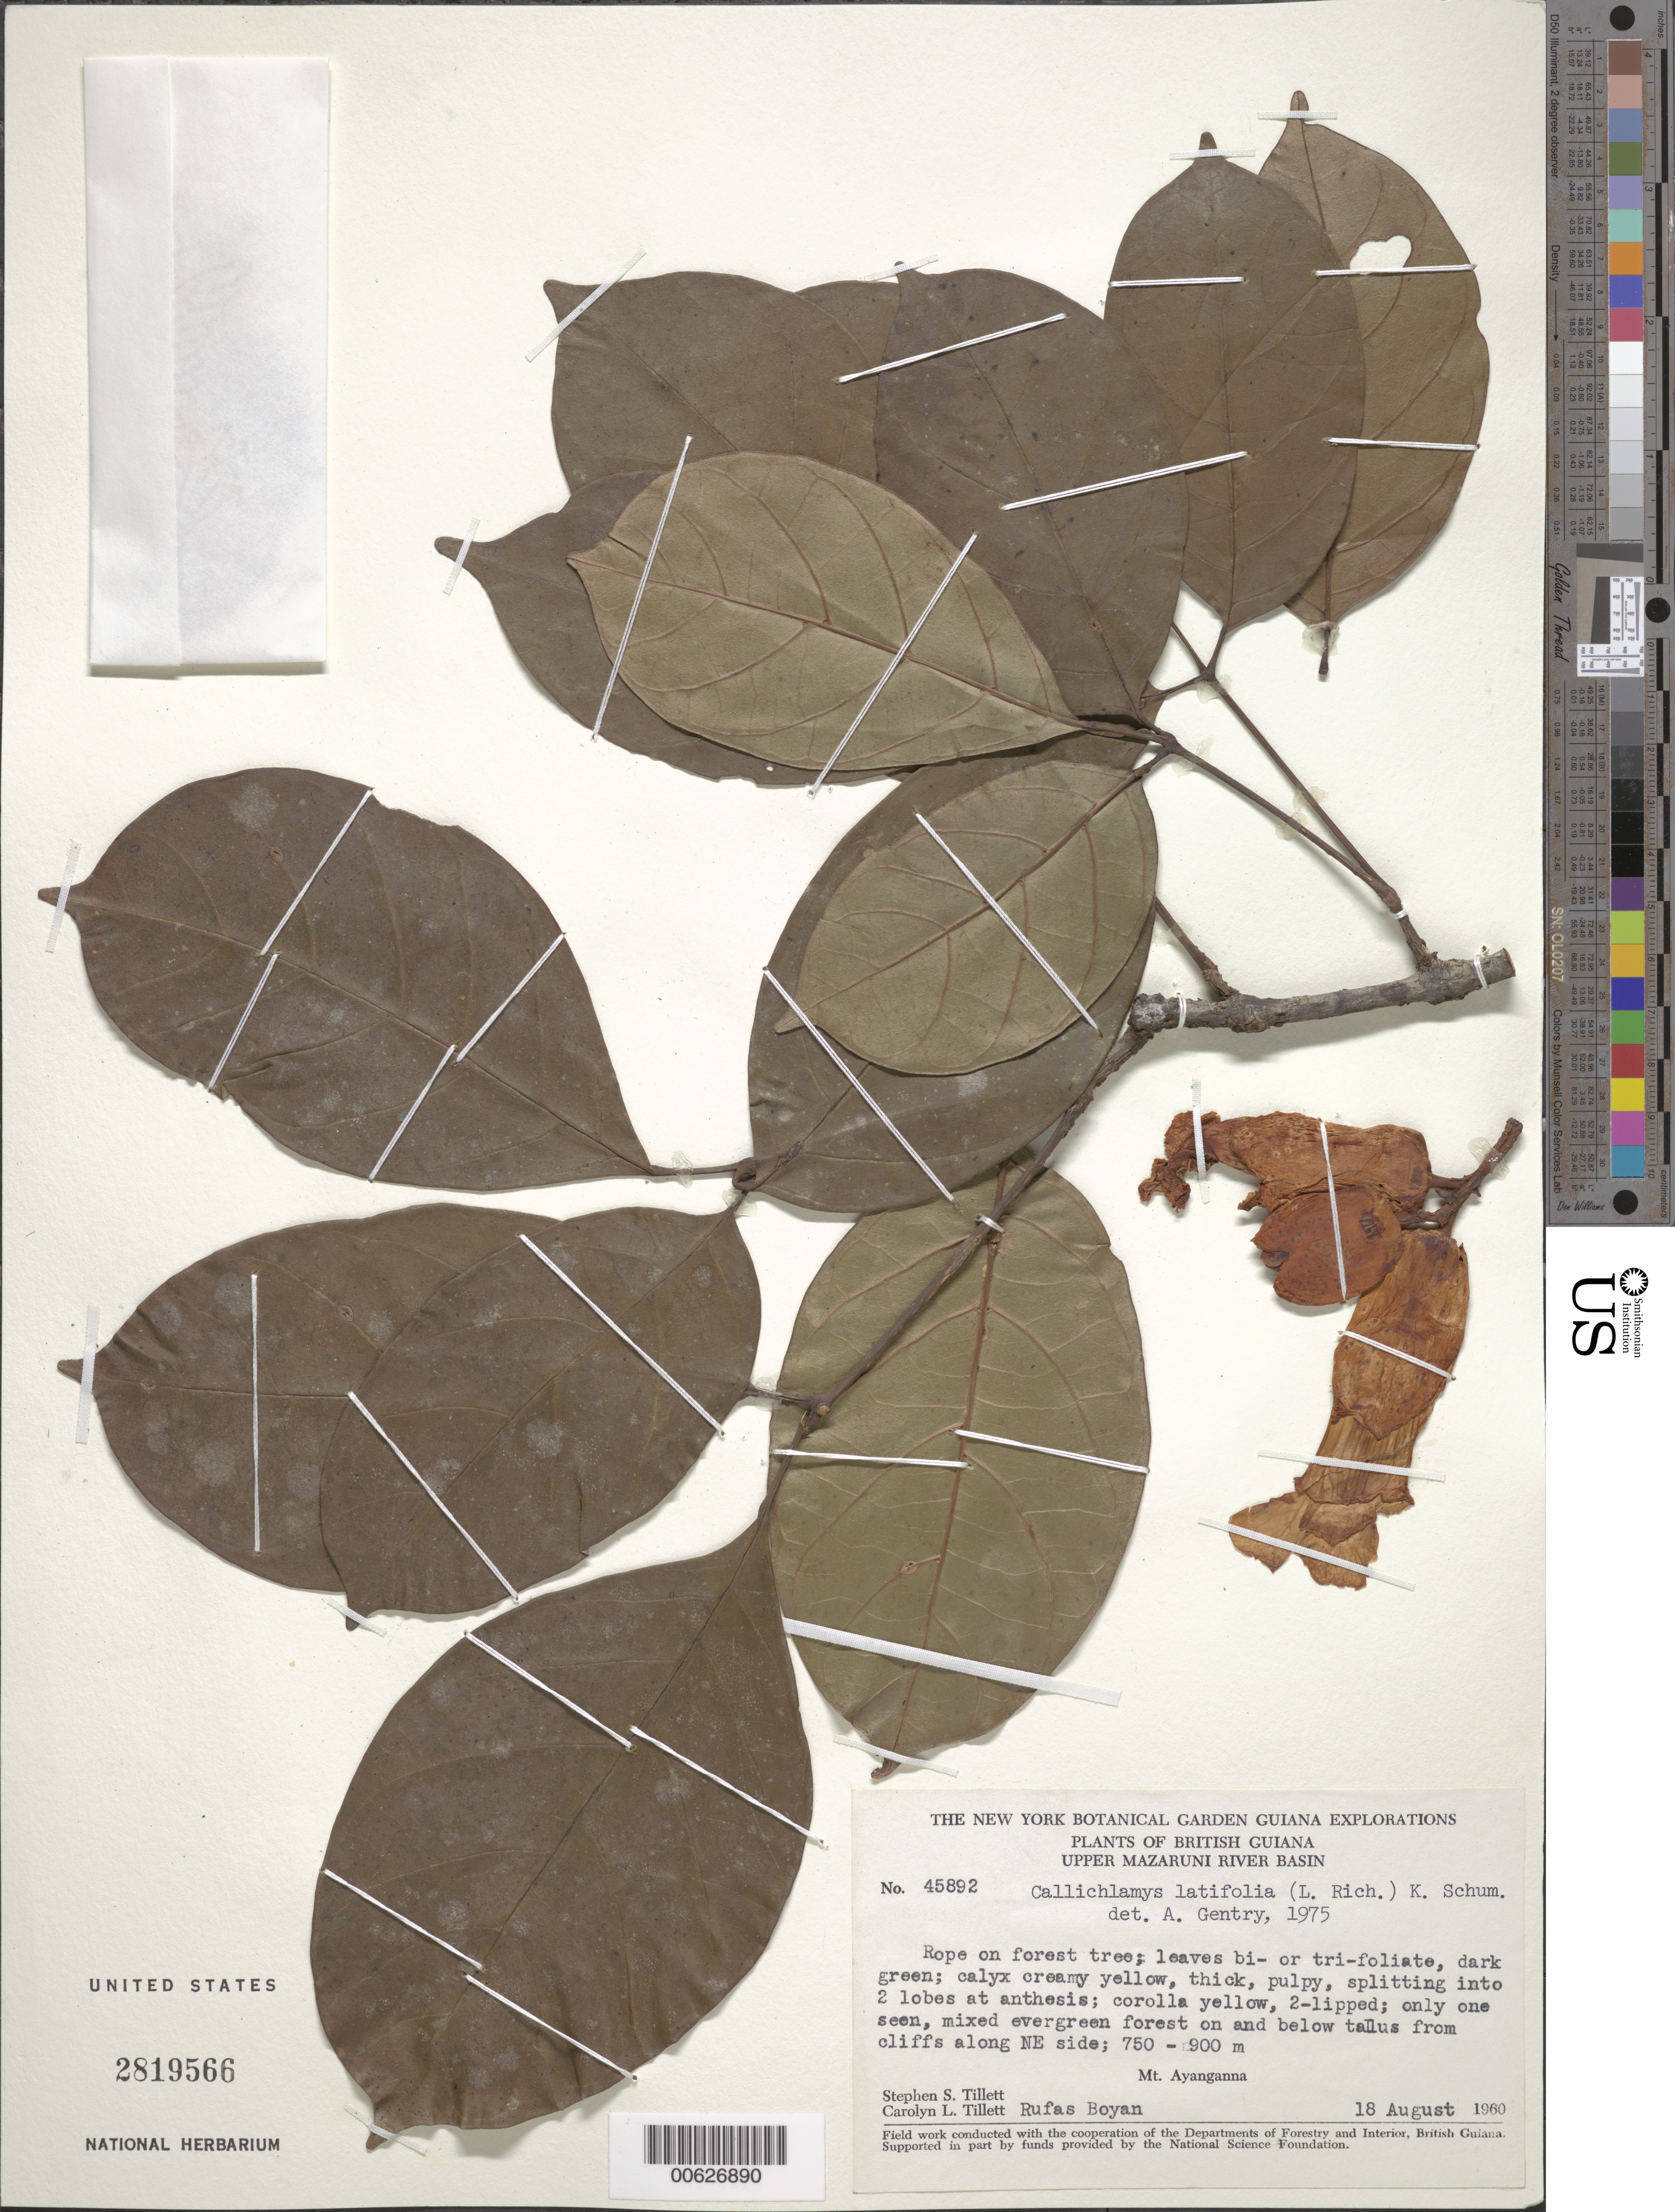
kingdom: Plantae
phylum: Tracheophyta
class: Magnoliopsida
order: Lamiales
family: Bignoniaceae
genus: Callichlamys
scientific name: Callichlamys latifolia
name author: (Rich.) K. Schum.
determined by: Gentry, A. H.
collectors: S. S. Tillett, C. L. Tillett & R. Boyan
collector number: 45892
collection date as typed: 18-Aug-60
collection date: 1960-08-18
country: Guyana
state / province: Cuyuni-Mazaruni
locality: Mt. Ayanganna, NE side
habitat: Mixed evergreen forest on and below talus from cliffs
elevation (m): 750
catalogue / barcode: US 2819566